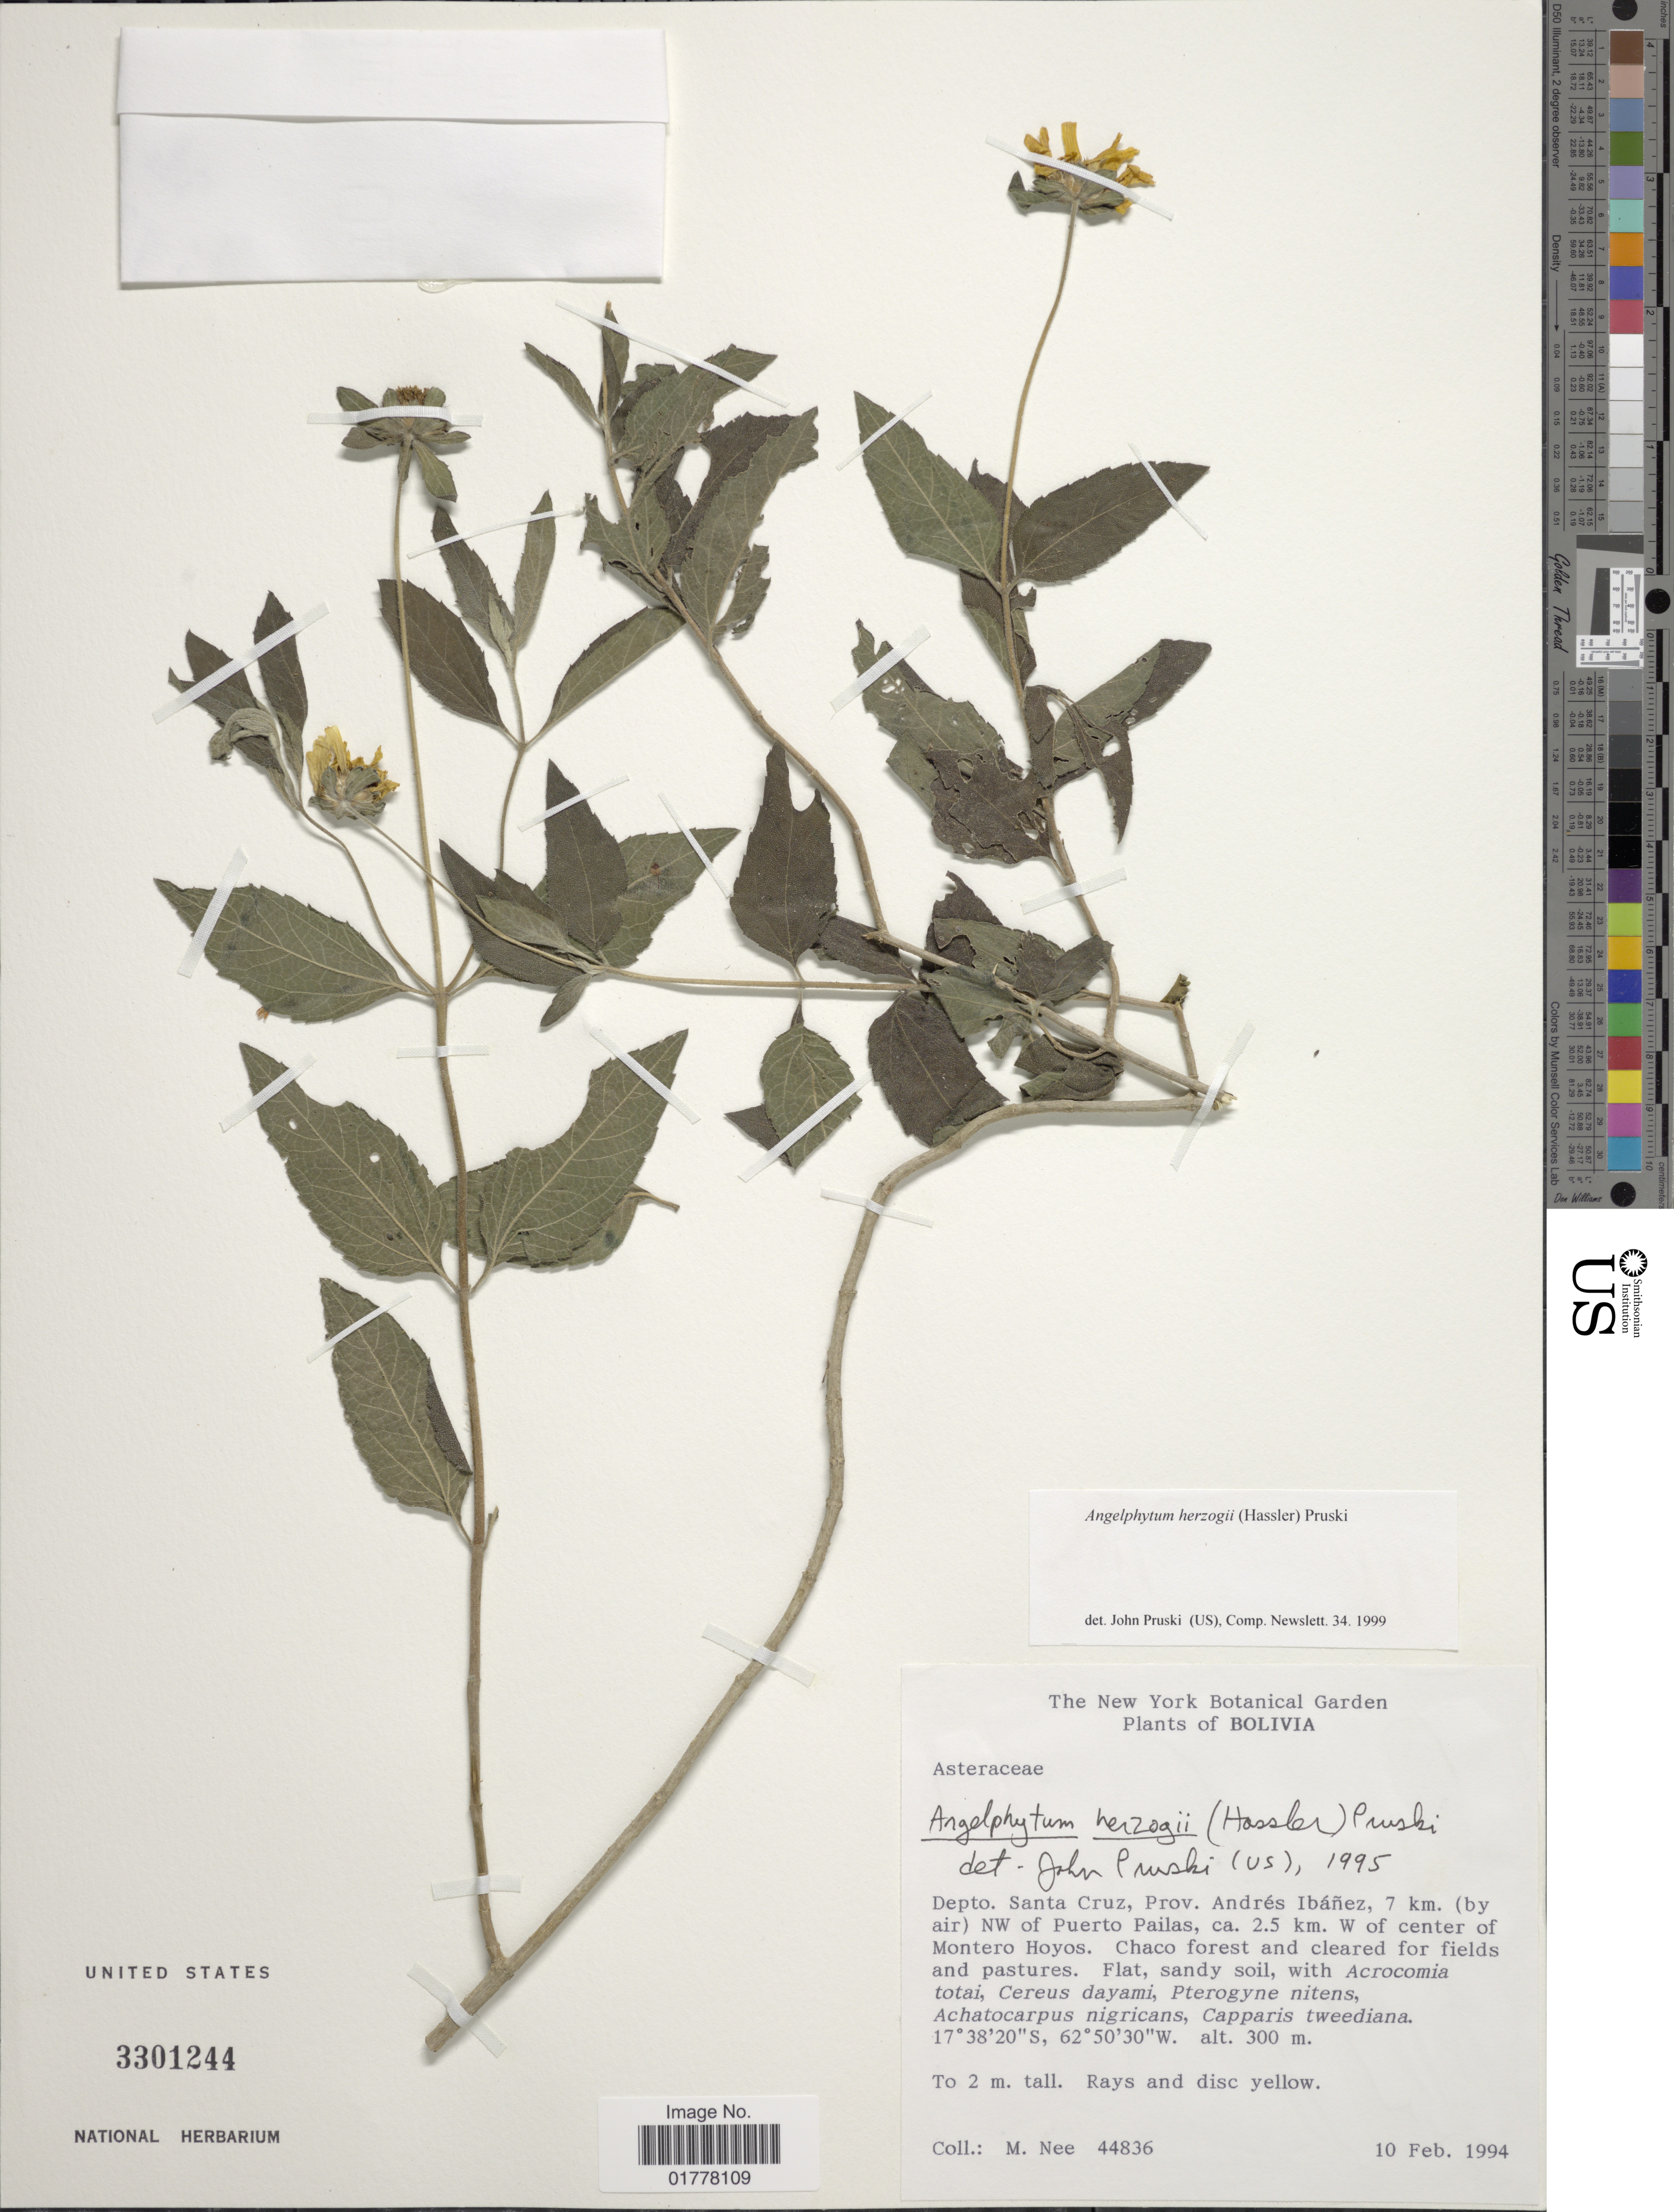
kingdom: Plantae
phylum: Tracheophyta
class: Magnoliopsida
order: Asterales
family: Asteraceae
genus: Angelphytum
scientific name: Angelphytum hertzogii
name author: (Hassl.) Pruski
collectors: M. Nee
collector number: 44836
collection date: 1994-02-10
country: Bolivia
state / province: Santa Cruz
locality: Depto. Santa Cruz, Prov. Andrés Ibáñez, 7 km. (by air) NW of Puerto Pailas, ca. 2.5 km. W of center of Montero Hoyos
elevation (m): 300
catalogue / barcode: US 3301244